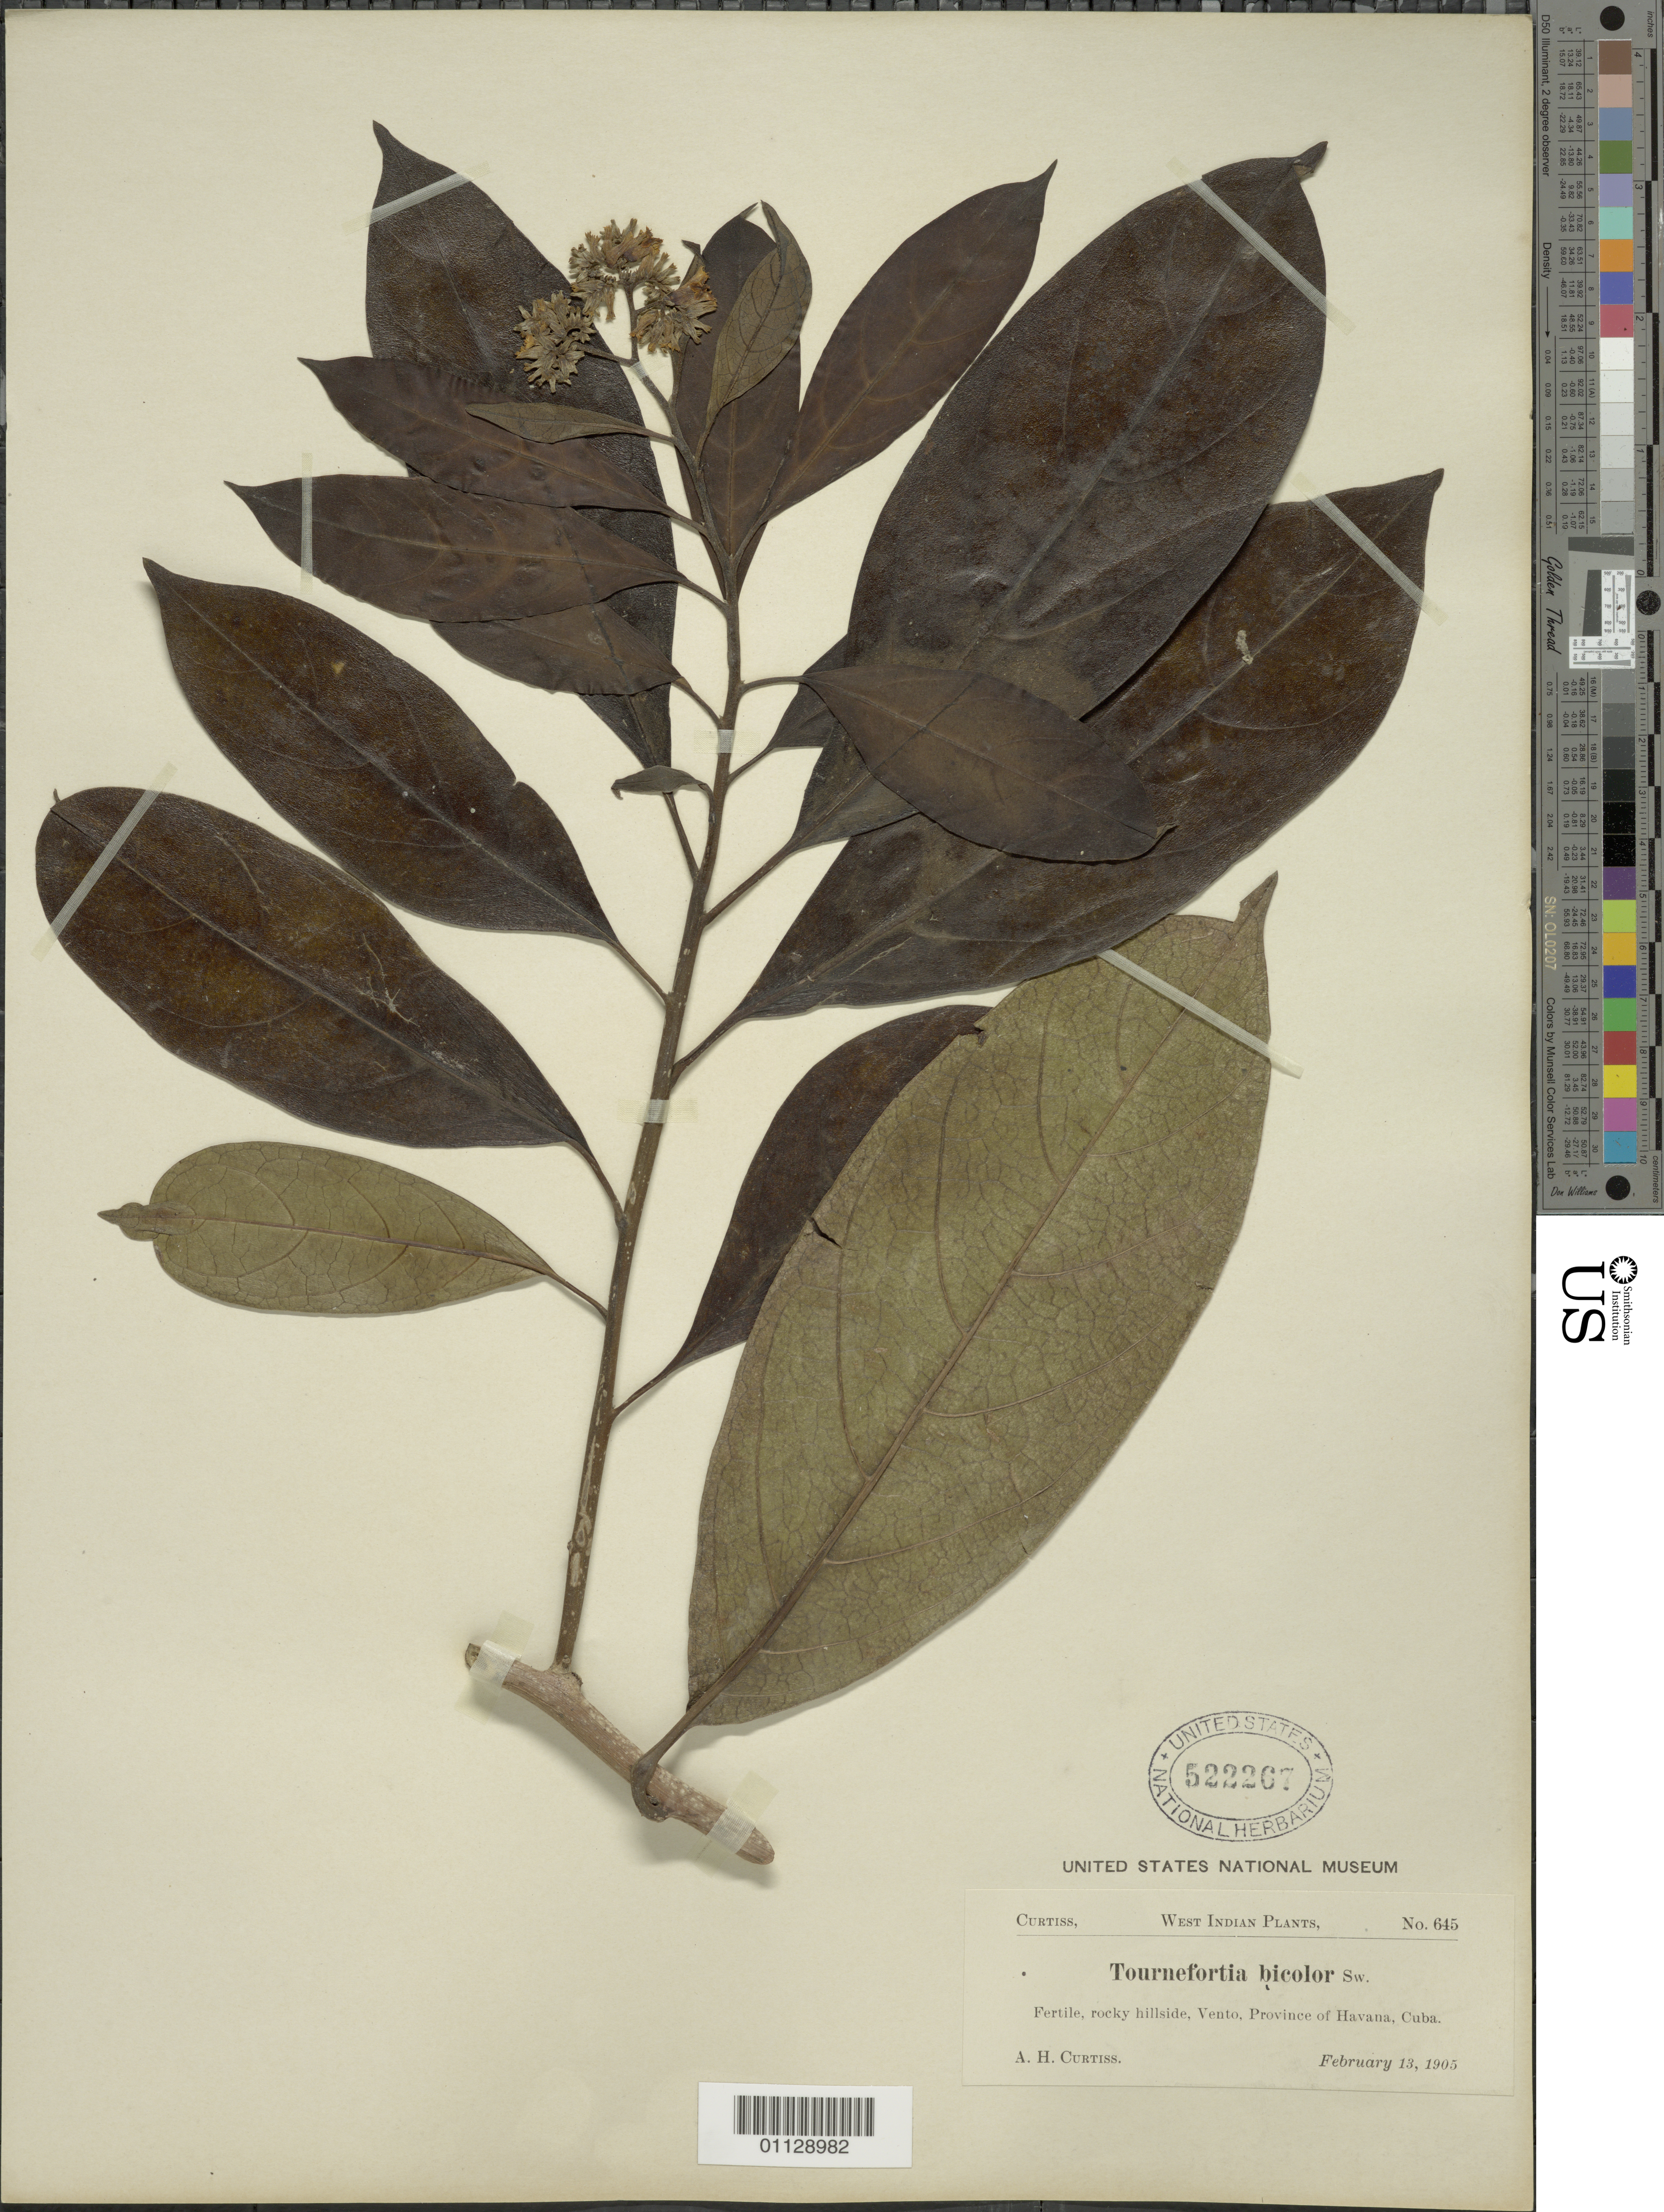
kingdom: Plantae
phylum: Tracheophyta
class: Magnoliopsida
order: Boraginales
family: Heliotropiaceae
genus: Tournefortia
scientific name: Tournefortia bicolor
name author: Sw.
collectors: A. H. Curtiss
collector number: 645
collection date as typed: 13 Feb 1905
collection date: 1905-02-13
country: Cuba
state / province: La Habana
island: Cuba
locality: Fertile, rocky hillside, Vento, Province of Havana, Cuba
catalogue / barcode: US 522267